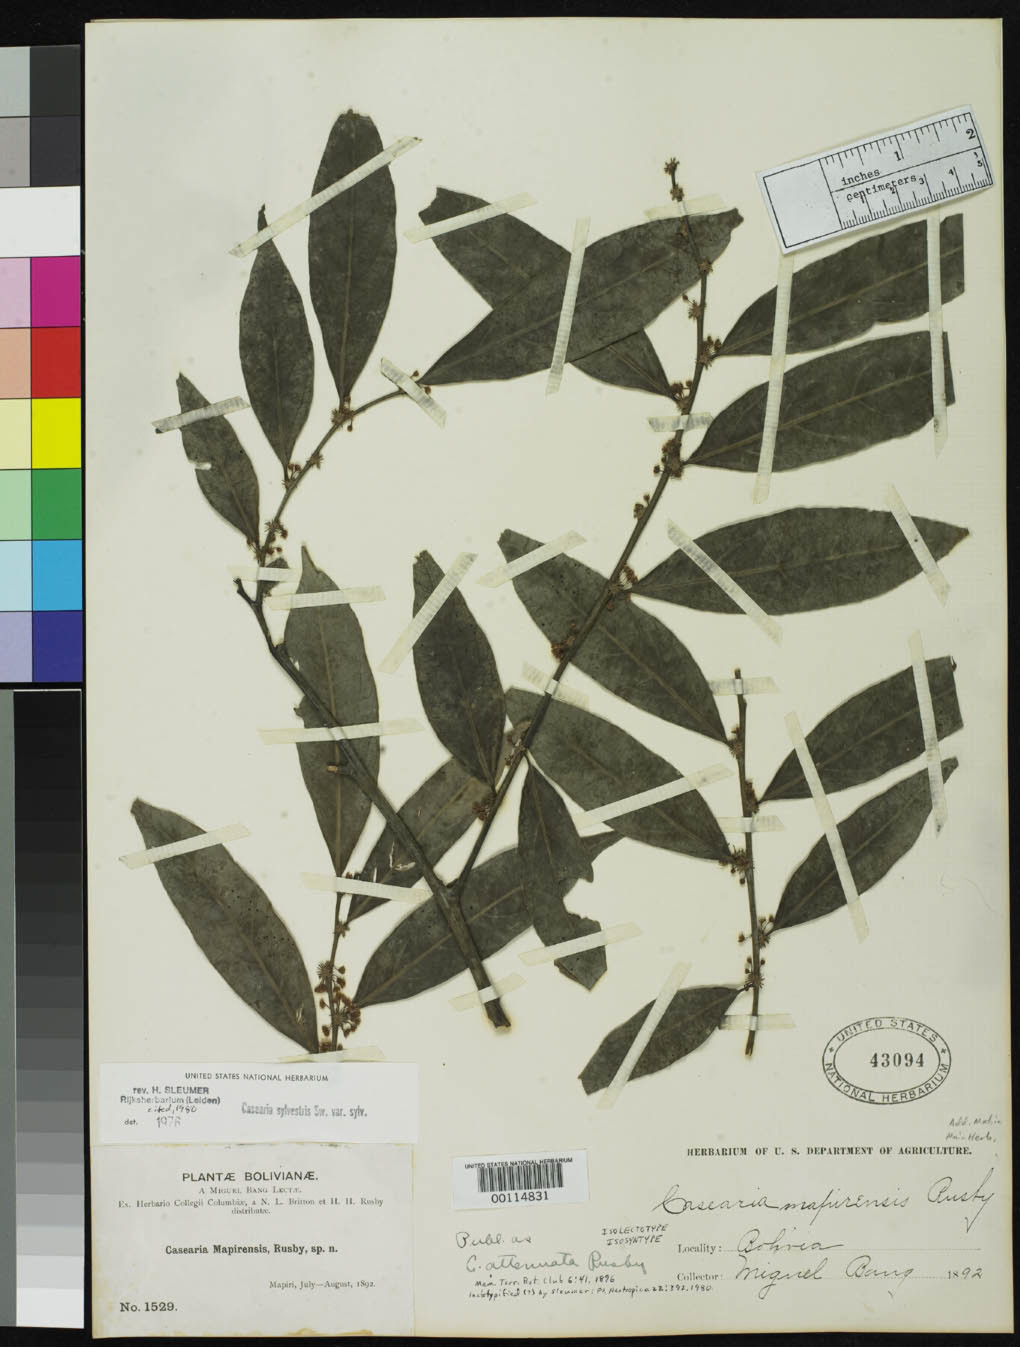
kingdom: Plantae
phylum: Tracheophyta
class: Magnoliopsida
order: Malpighiales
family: Salicaceae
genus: Casearia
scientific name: Casearia attenuata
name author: Rusby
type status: Isolectotype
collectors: M. Bang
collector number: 1529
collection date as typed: Jul 1892 to -- Aug 1892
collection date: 1892-07/1892-08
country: Bolivia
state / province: La Paz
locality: Mapiri.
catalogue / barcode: US 43094